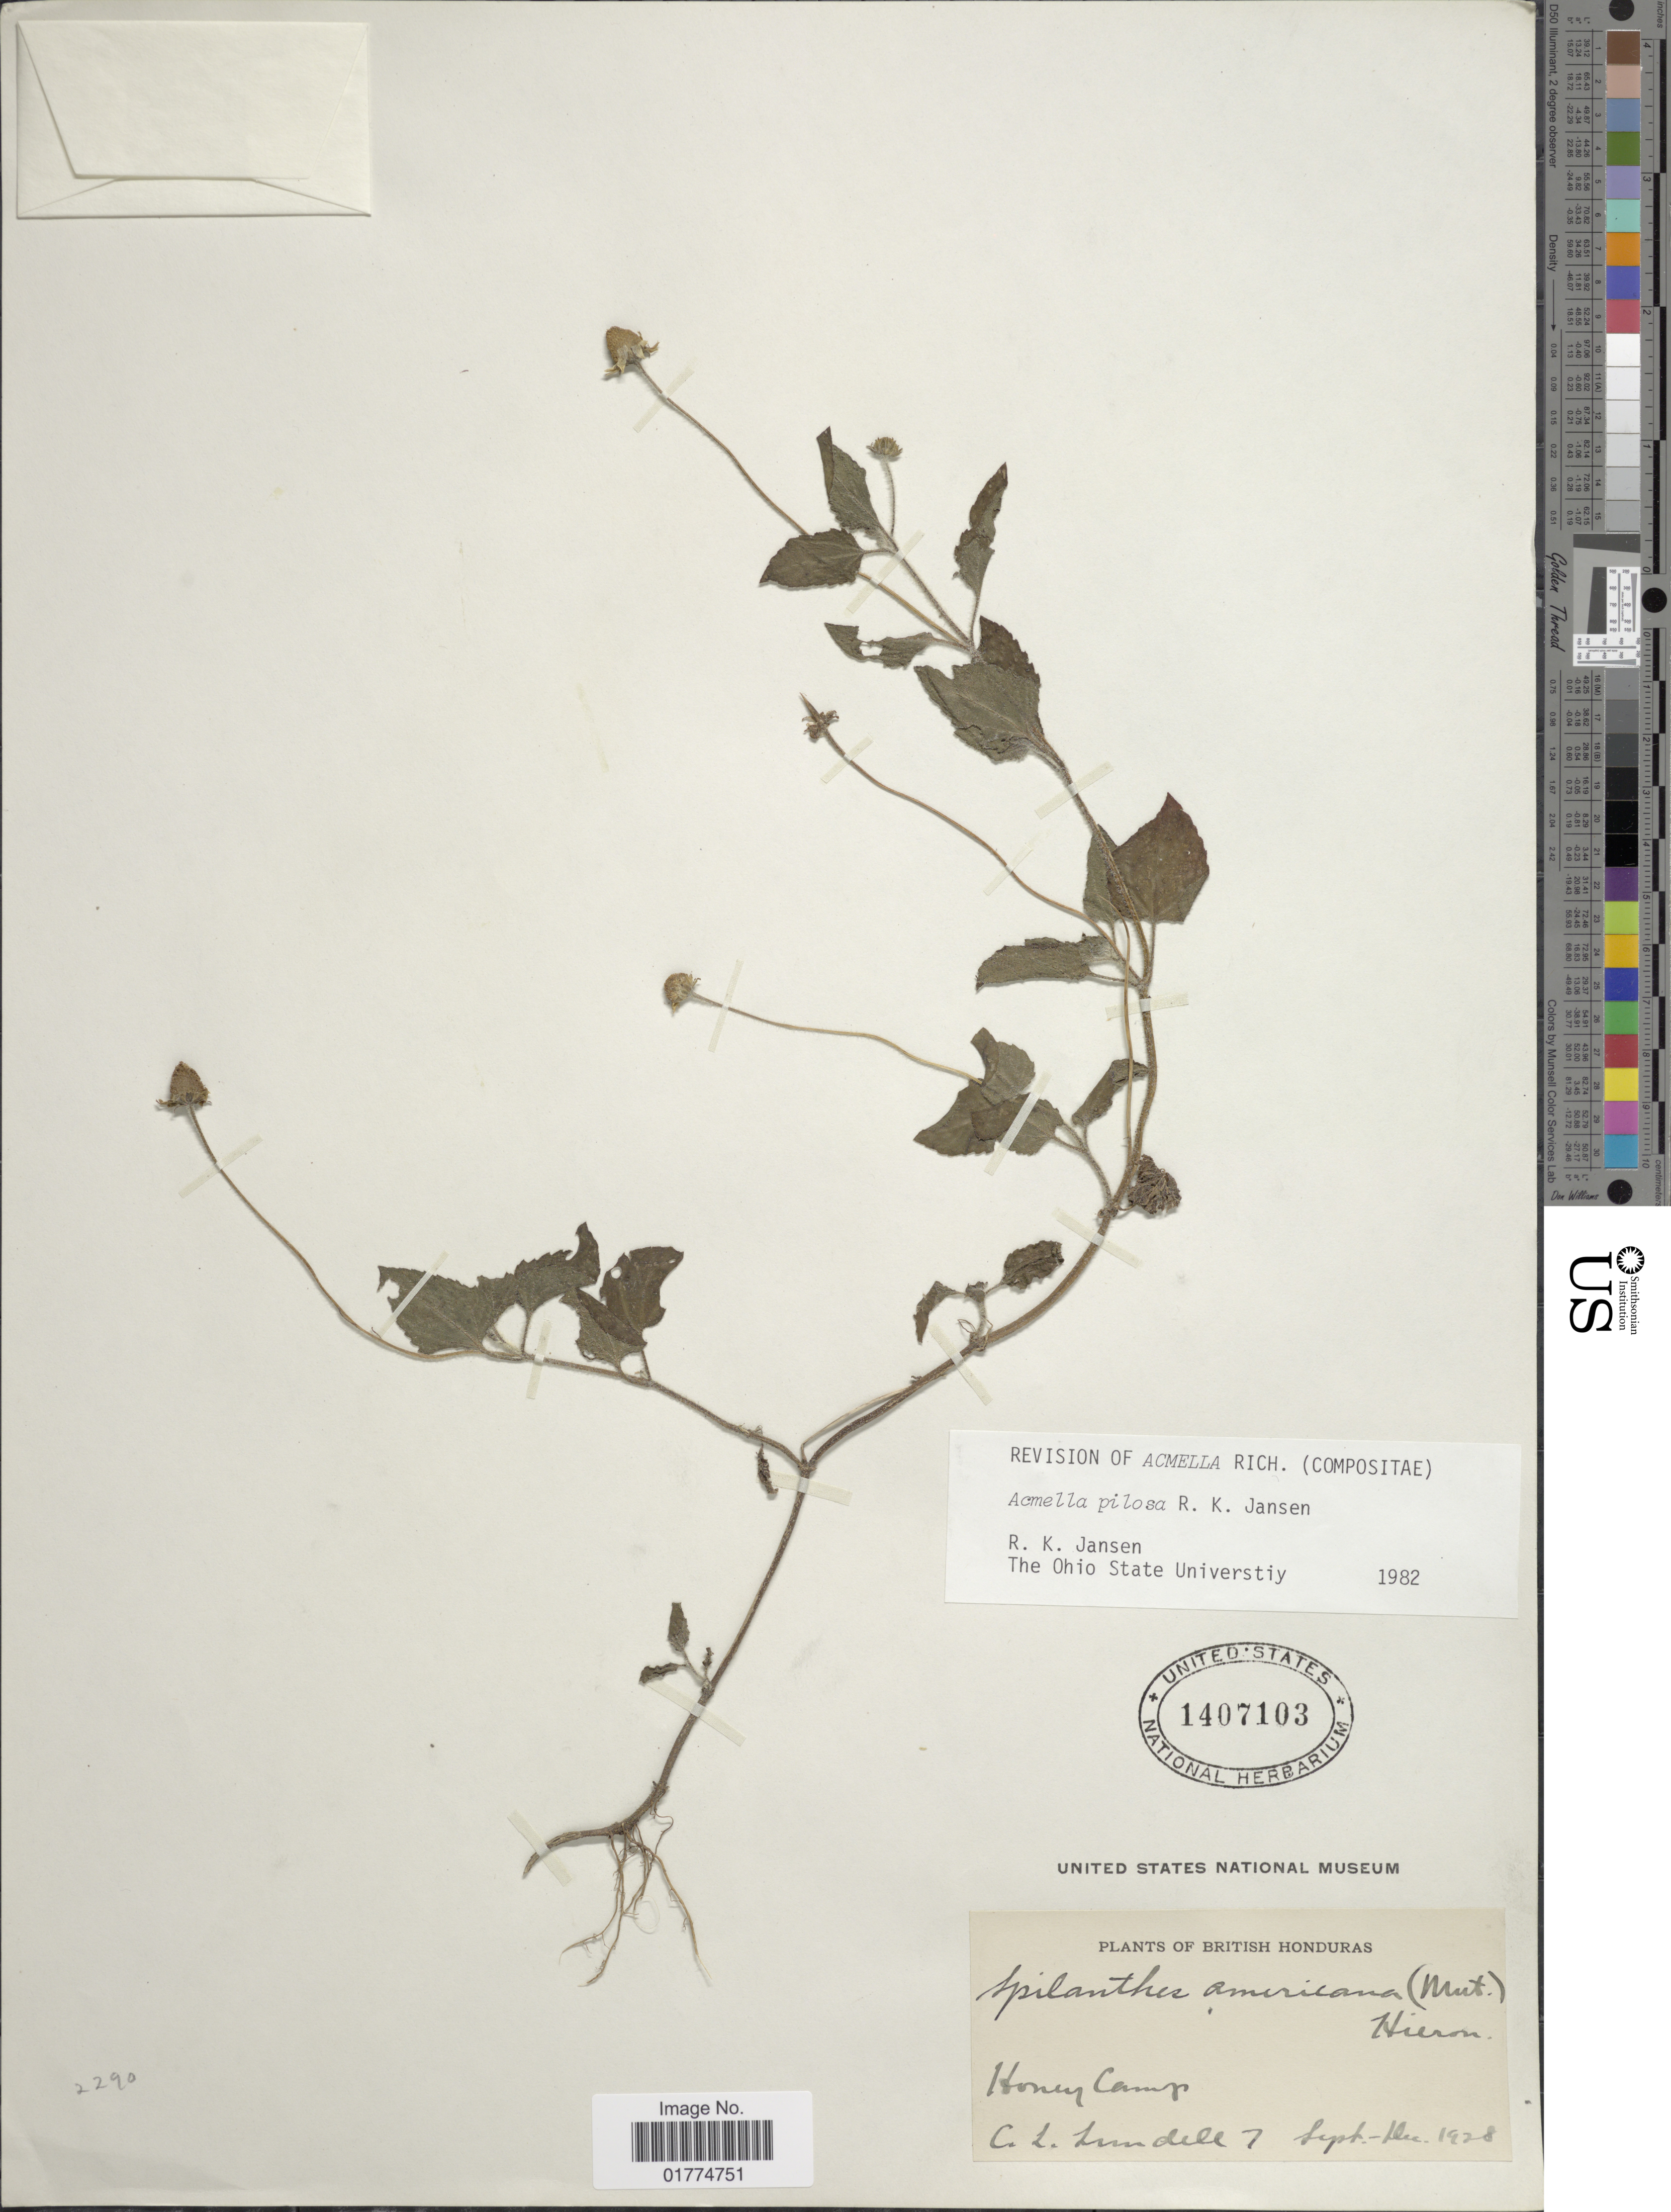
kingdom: Plantae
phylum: Tracheophyta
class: Magnoliopsida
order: Asterales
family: Asteraceae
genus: Acmella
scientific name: Acmella pilosa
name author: R.K. Jansen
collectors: C. L. Lundell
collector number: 7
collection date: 1928-09/1928-12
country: Belize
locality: British Honduras. Honey Camp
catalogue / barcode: US 1407103